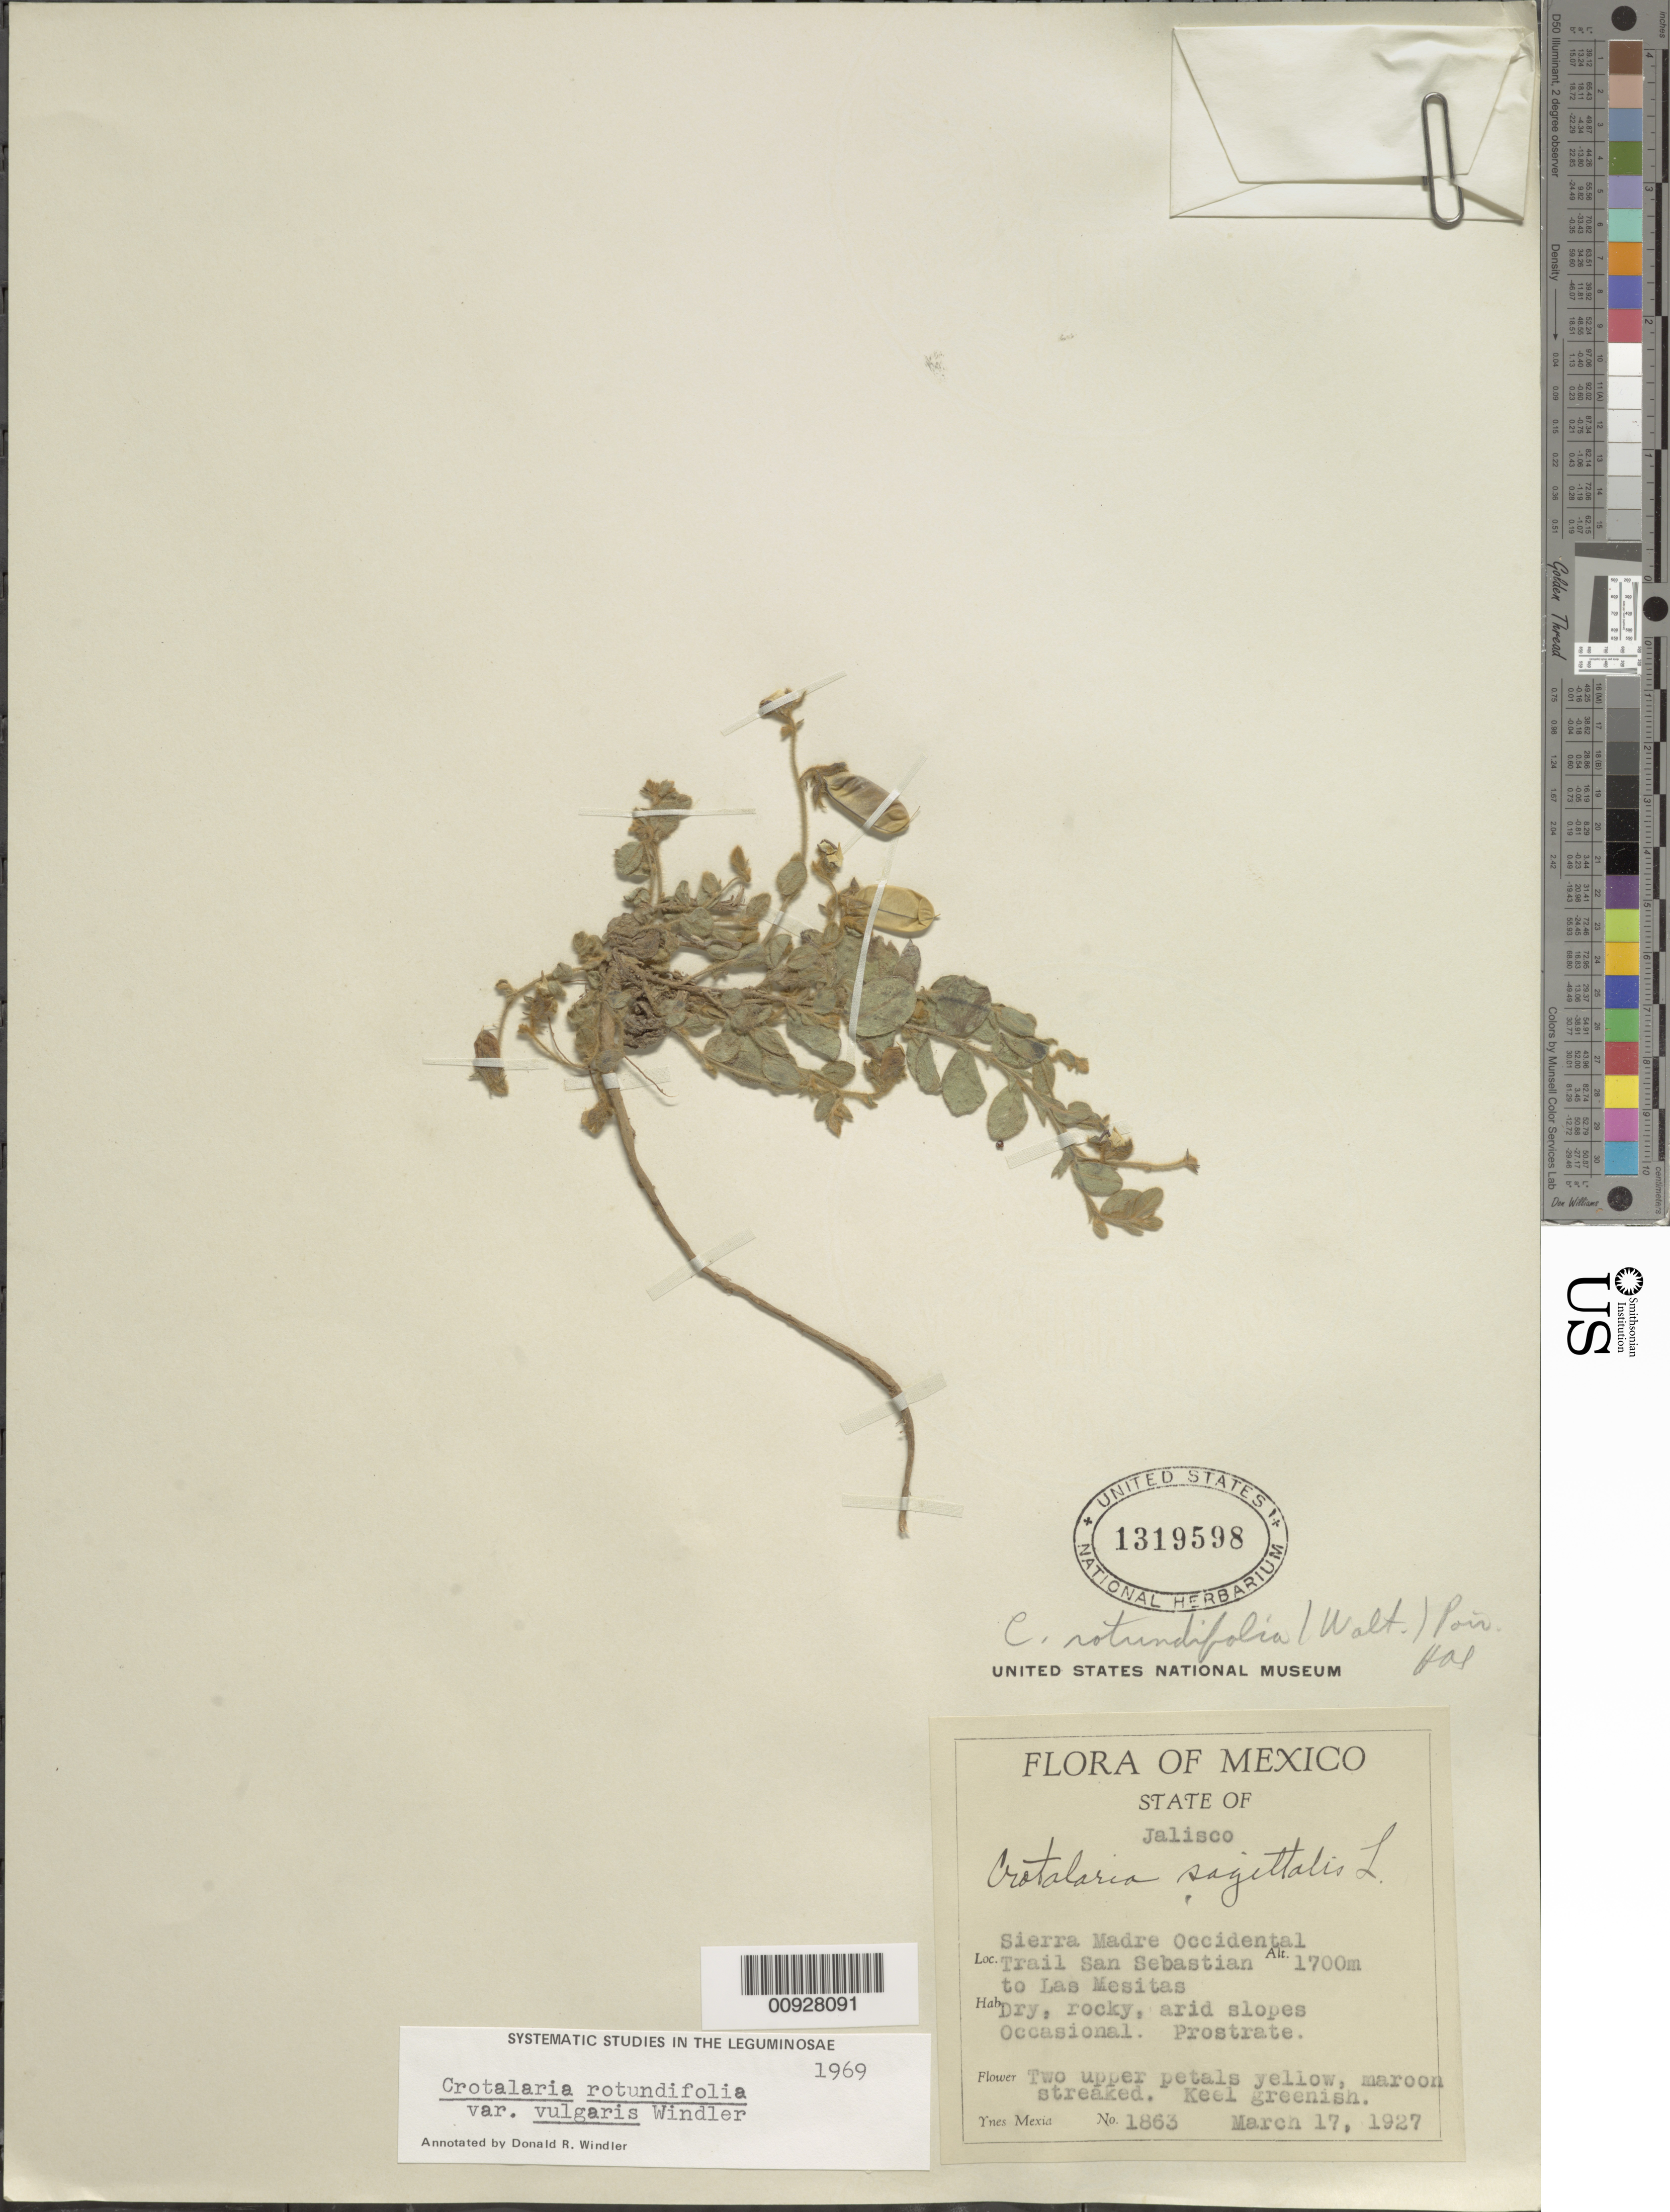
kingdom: Plantae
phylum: Tracheophyta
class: Magnoliopsida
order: Fabales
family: Fabaceae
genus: Crotalaria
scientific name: Crotalaria rotundifolia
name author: Walter ex J.F. Gmel.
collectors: Y. Mexia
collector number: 1863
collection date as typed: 17 Mar 1927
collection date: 1927-03-17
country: Mexico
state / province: Jalisco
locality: Sierra Madre Occidental. Trail San Sebastian to Las Mesitas.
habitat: Dry, rocky, arid slopes.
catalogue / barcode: US 1319598